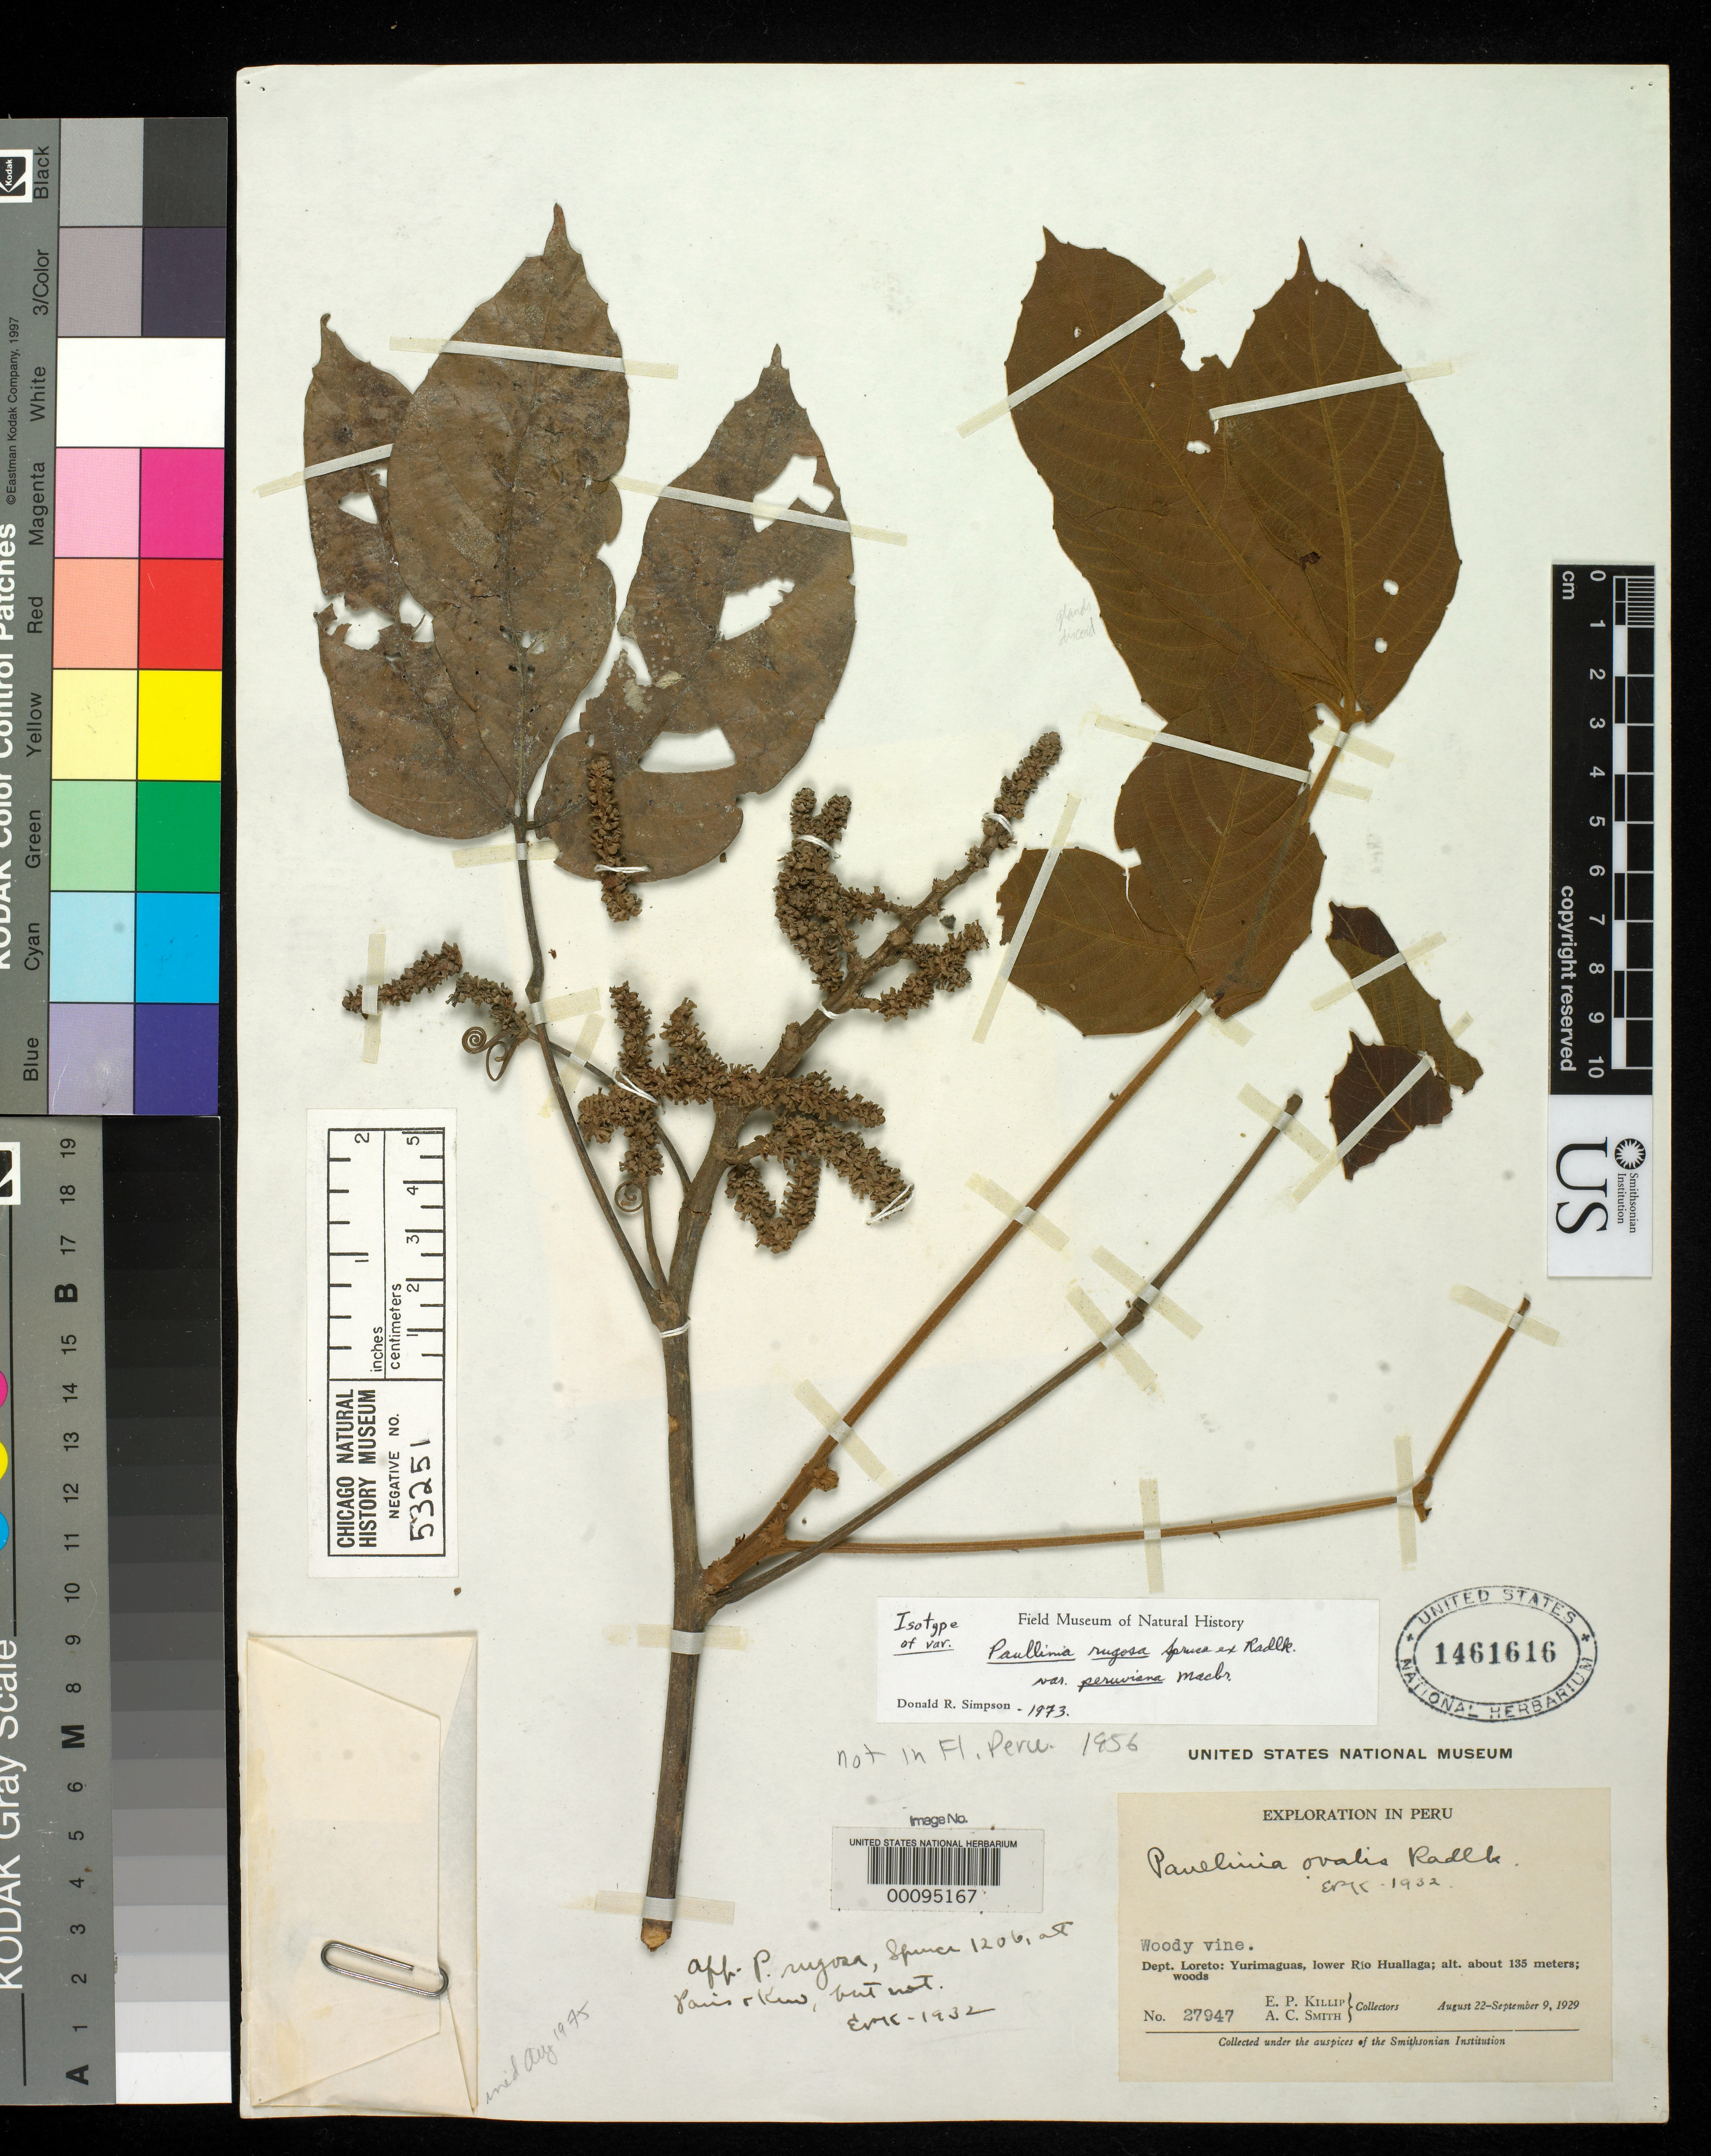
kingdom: Plantae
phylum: Tracheophyta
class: Magnoliopsida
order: Sapindales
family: Sapindaceae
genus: Paullinia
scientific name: Paullinia rugosa var. peruviana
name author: J.F. Macbr.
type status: Isotype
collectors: E. P. Killip & A. C. Smith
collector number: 27947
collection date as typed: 22 Aug 1929 to 09 Sep 1929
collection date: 1929-08-22/1929-09-09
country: Peru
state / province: Loreto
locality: Yurimaguas, lower Rio Huallaga.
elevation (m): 135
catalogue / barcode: US 1461616